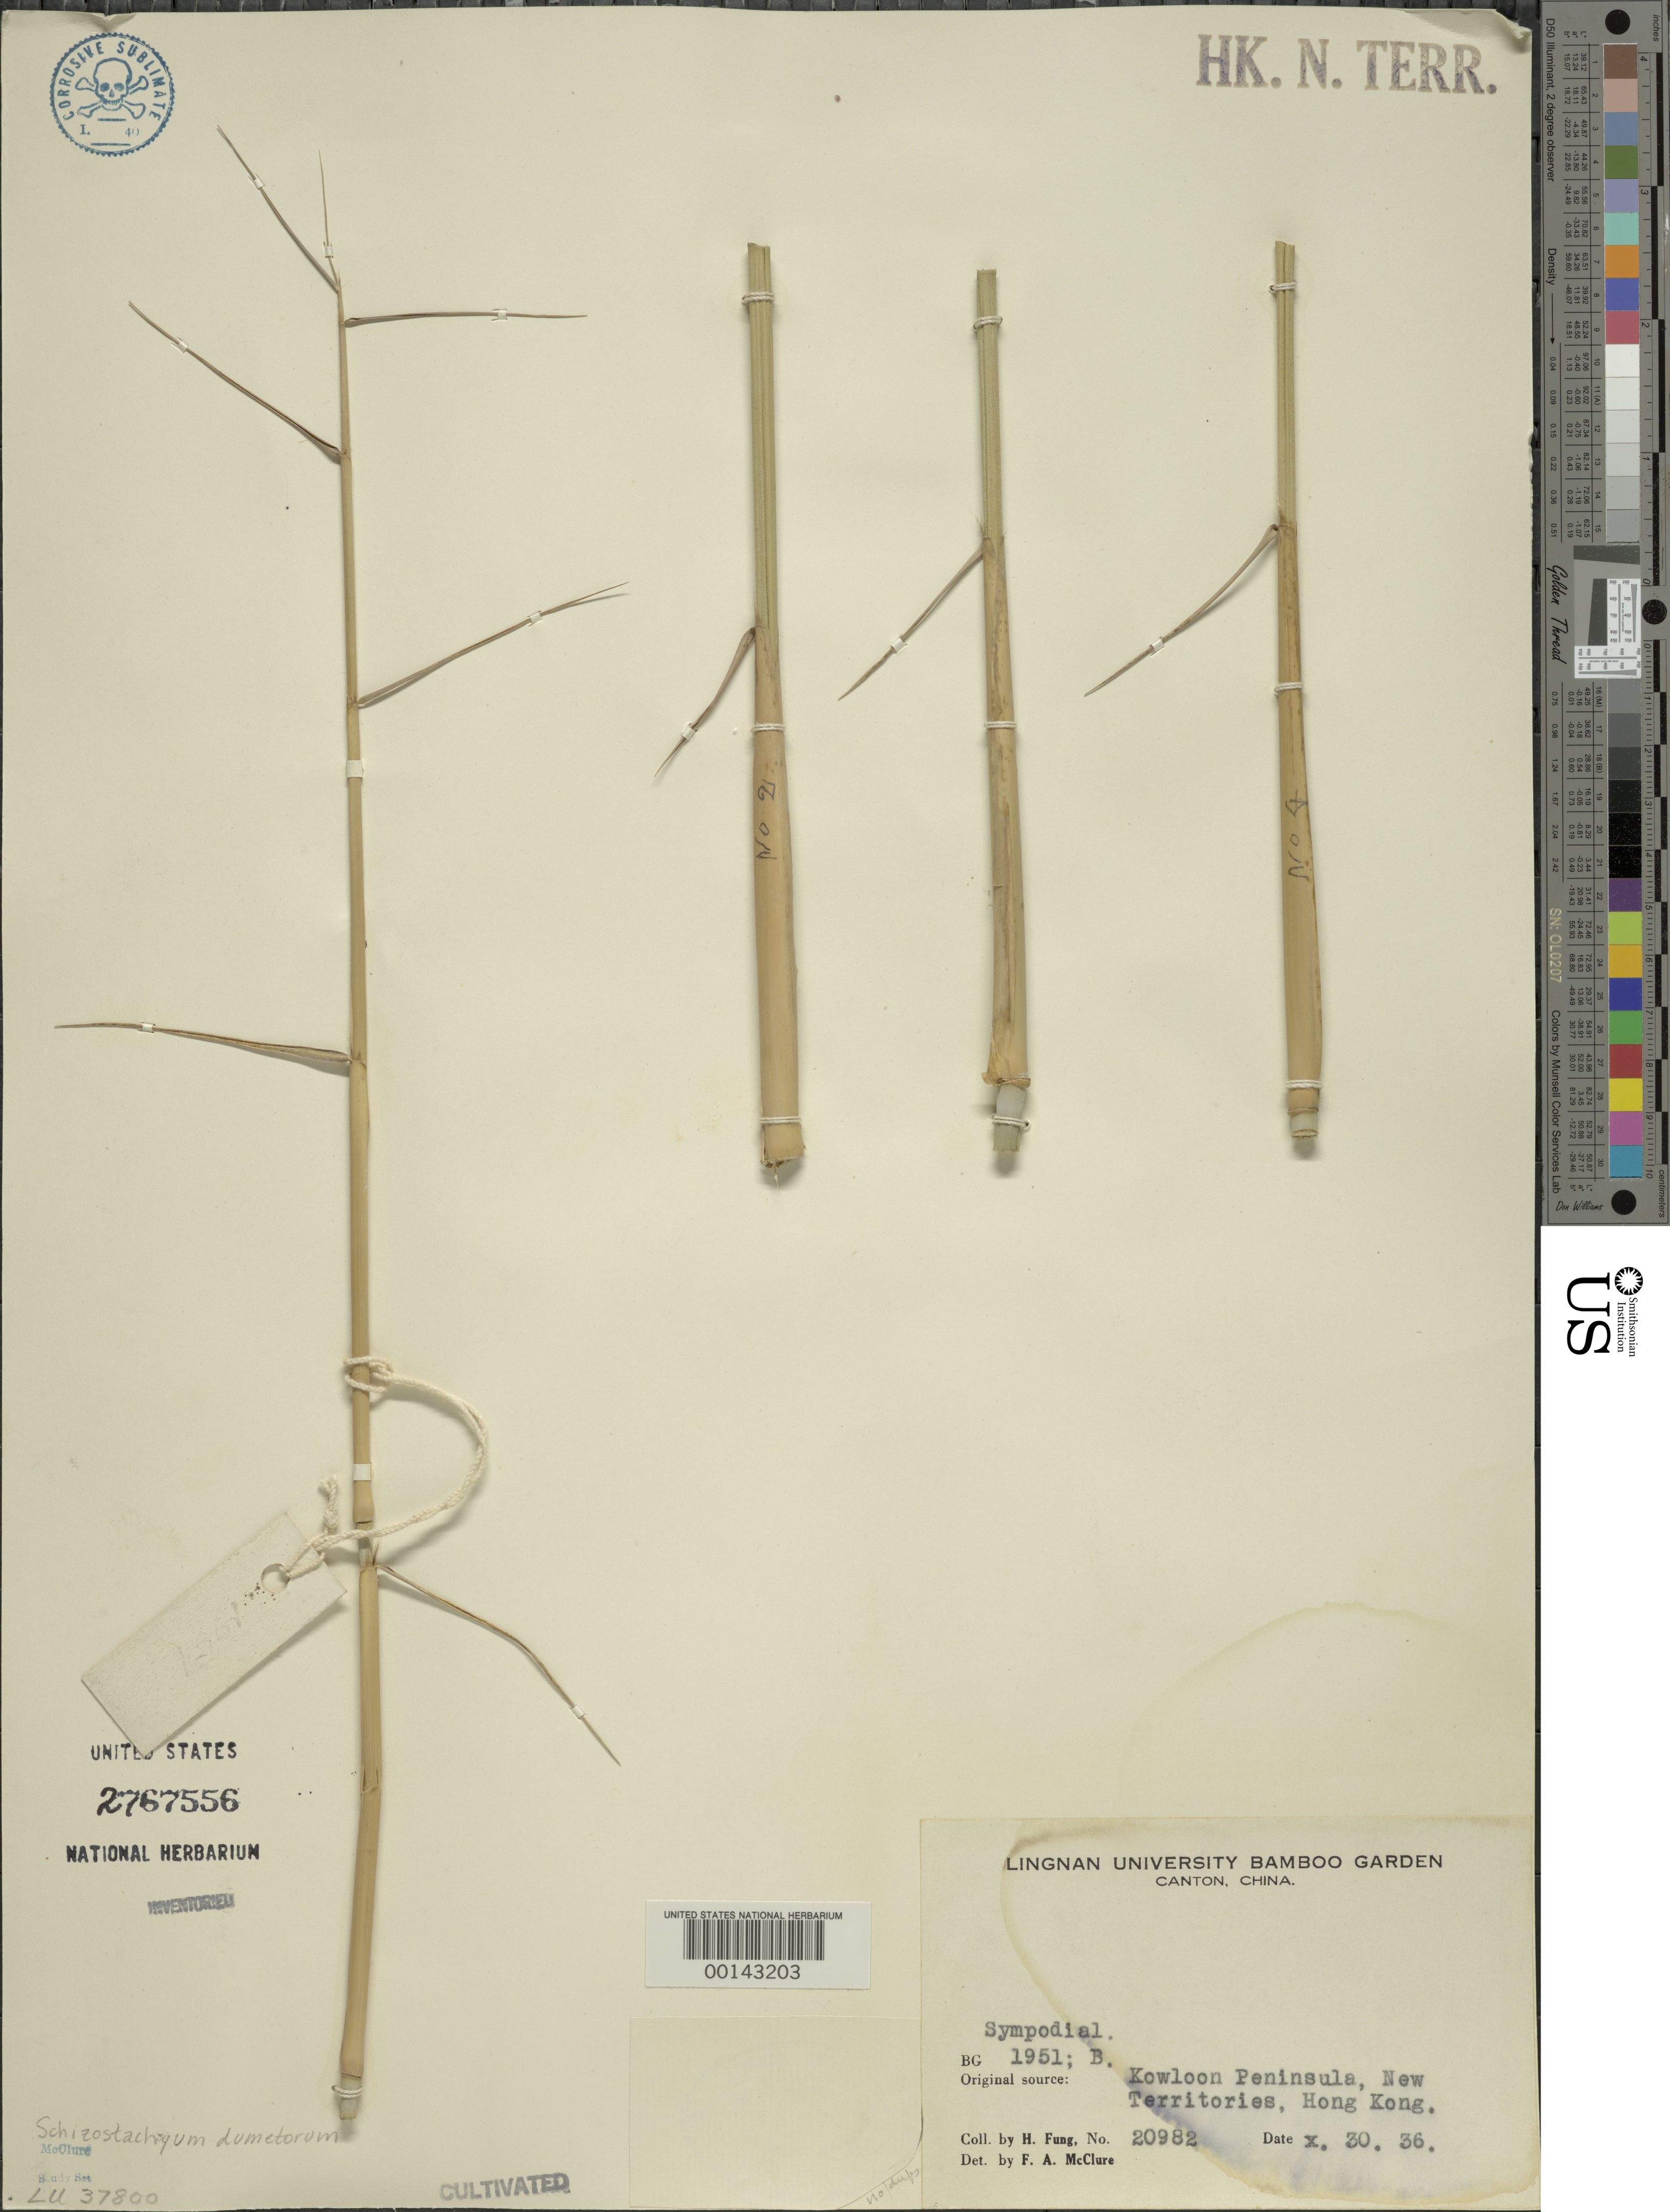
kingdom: Plantae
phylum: Tracheophyta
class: Liliopsida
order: Poales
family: Poaceae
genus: Schizostachyum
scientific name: Schizostachyum dumetorum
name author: (Hance) Munro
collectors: H. L. Fung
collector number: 20982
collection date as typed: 30 Oct 1936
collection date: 1936-10-30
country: China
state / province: Guangdong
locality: Canton, lingnan univ. b.g.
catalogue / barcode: US 2767556